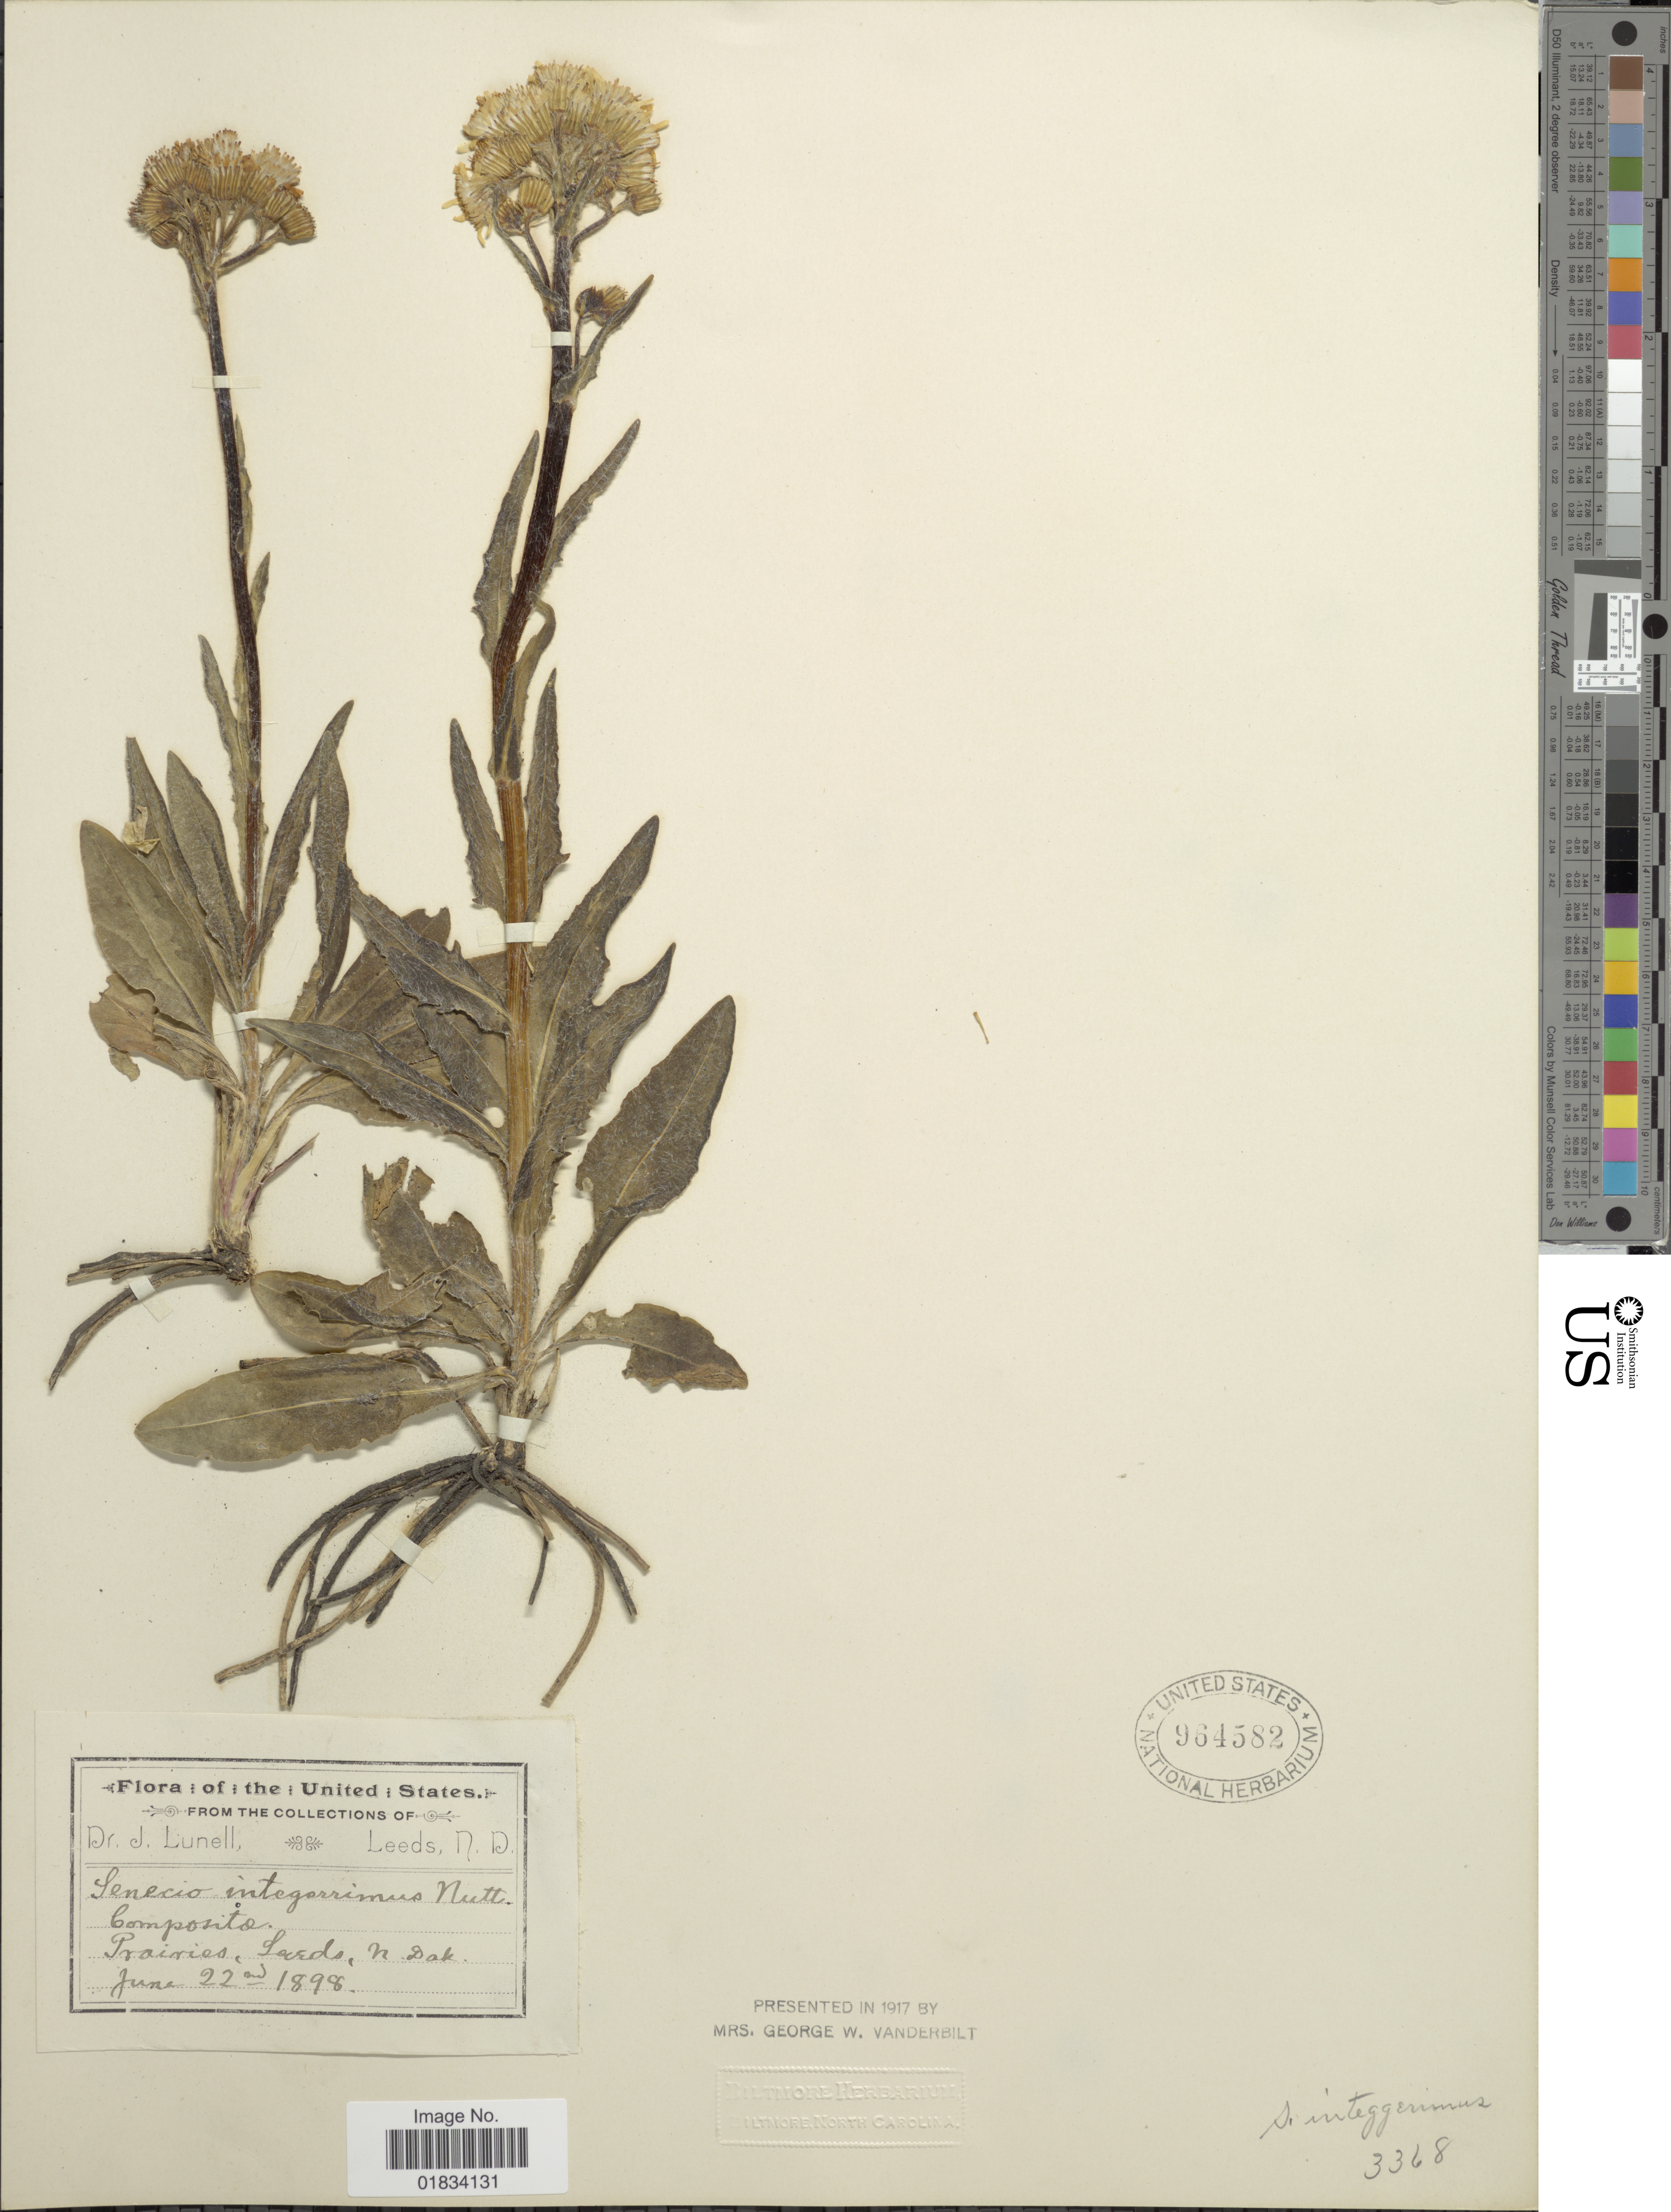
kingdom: Plantae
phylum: Tracheophyta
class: Magnoliopsida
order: Asterales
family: Asteraceae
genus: Senecio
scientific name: Senecio integerrimus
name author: Nutt.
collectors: J. Lunell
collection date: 1989-06-22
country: United States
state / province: North Dakota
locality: Prairies, Leeds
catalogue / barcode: US 964582